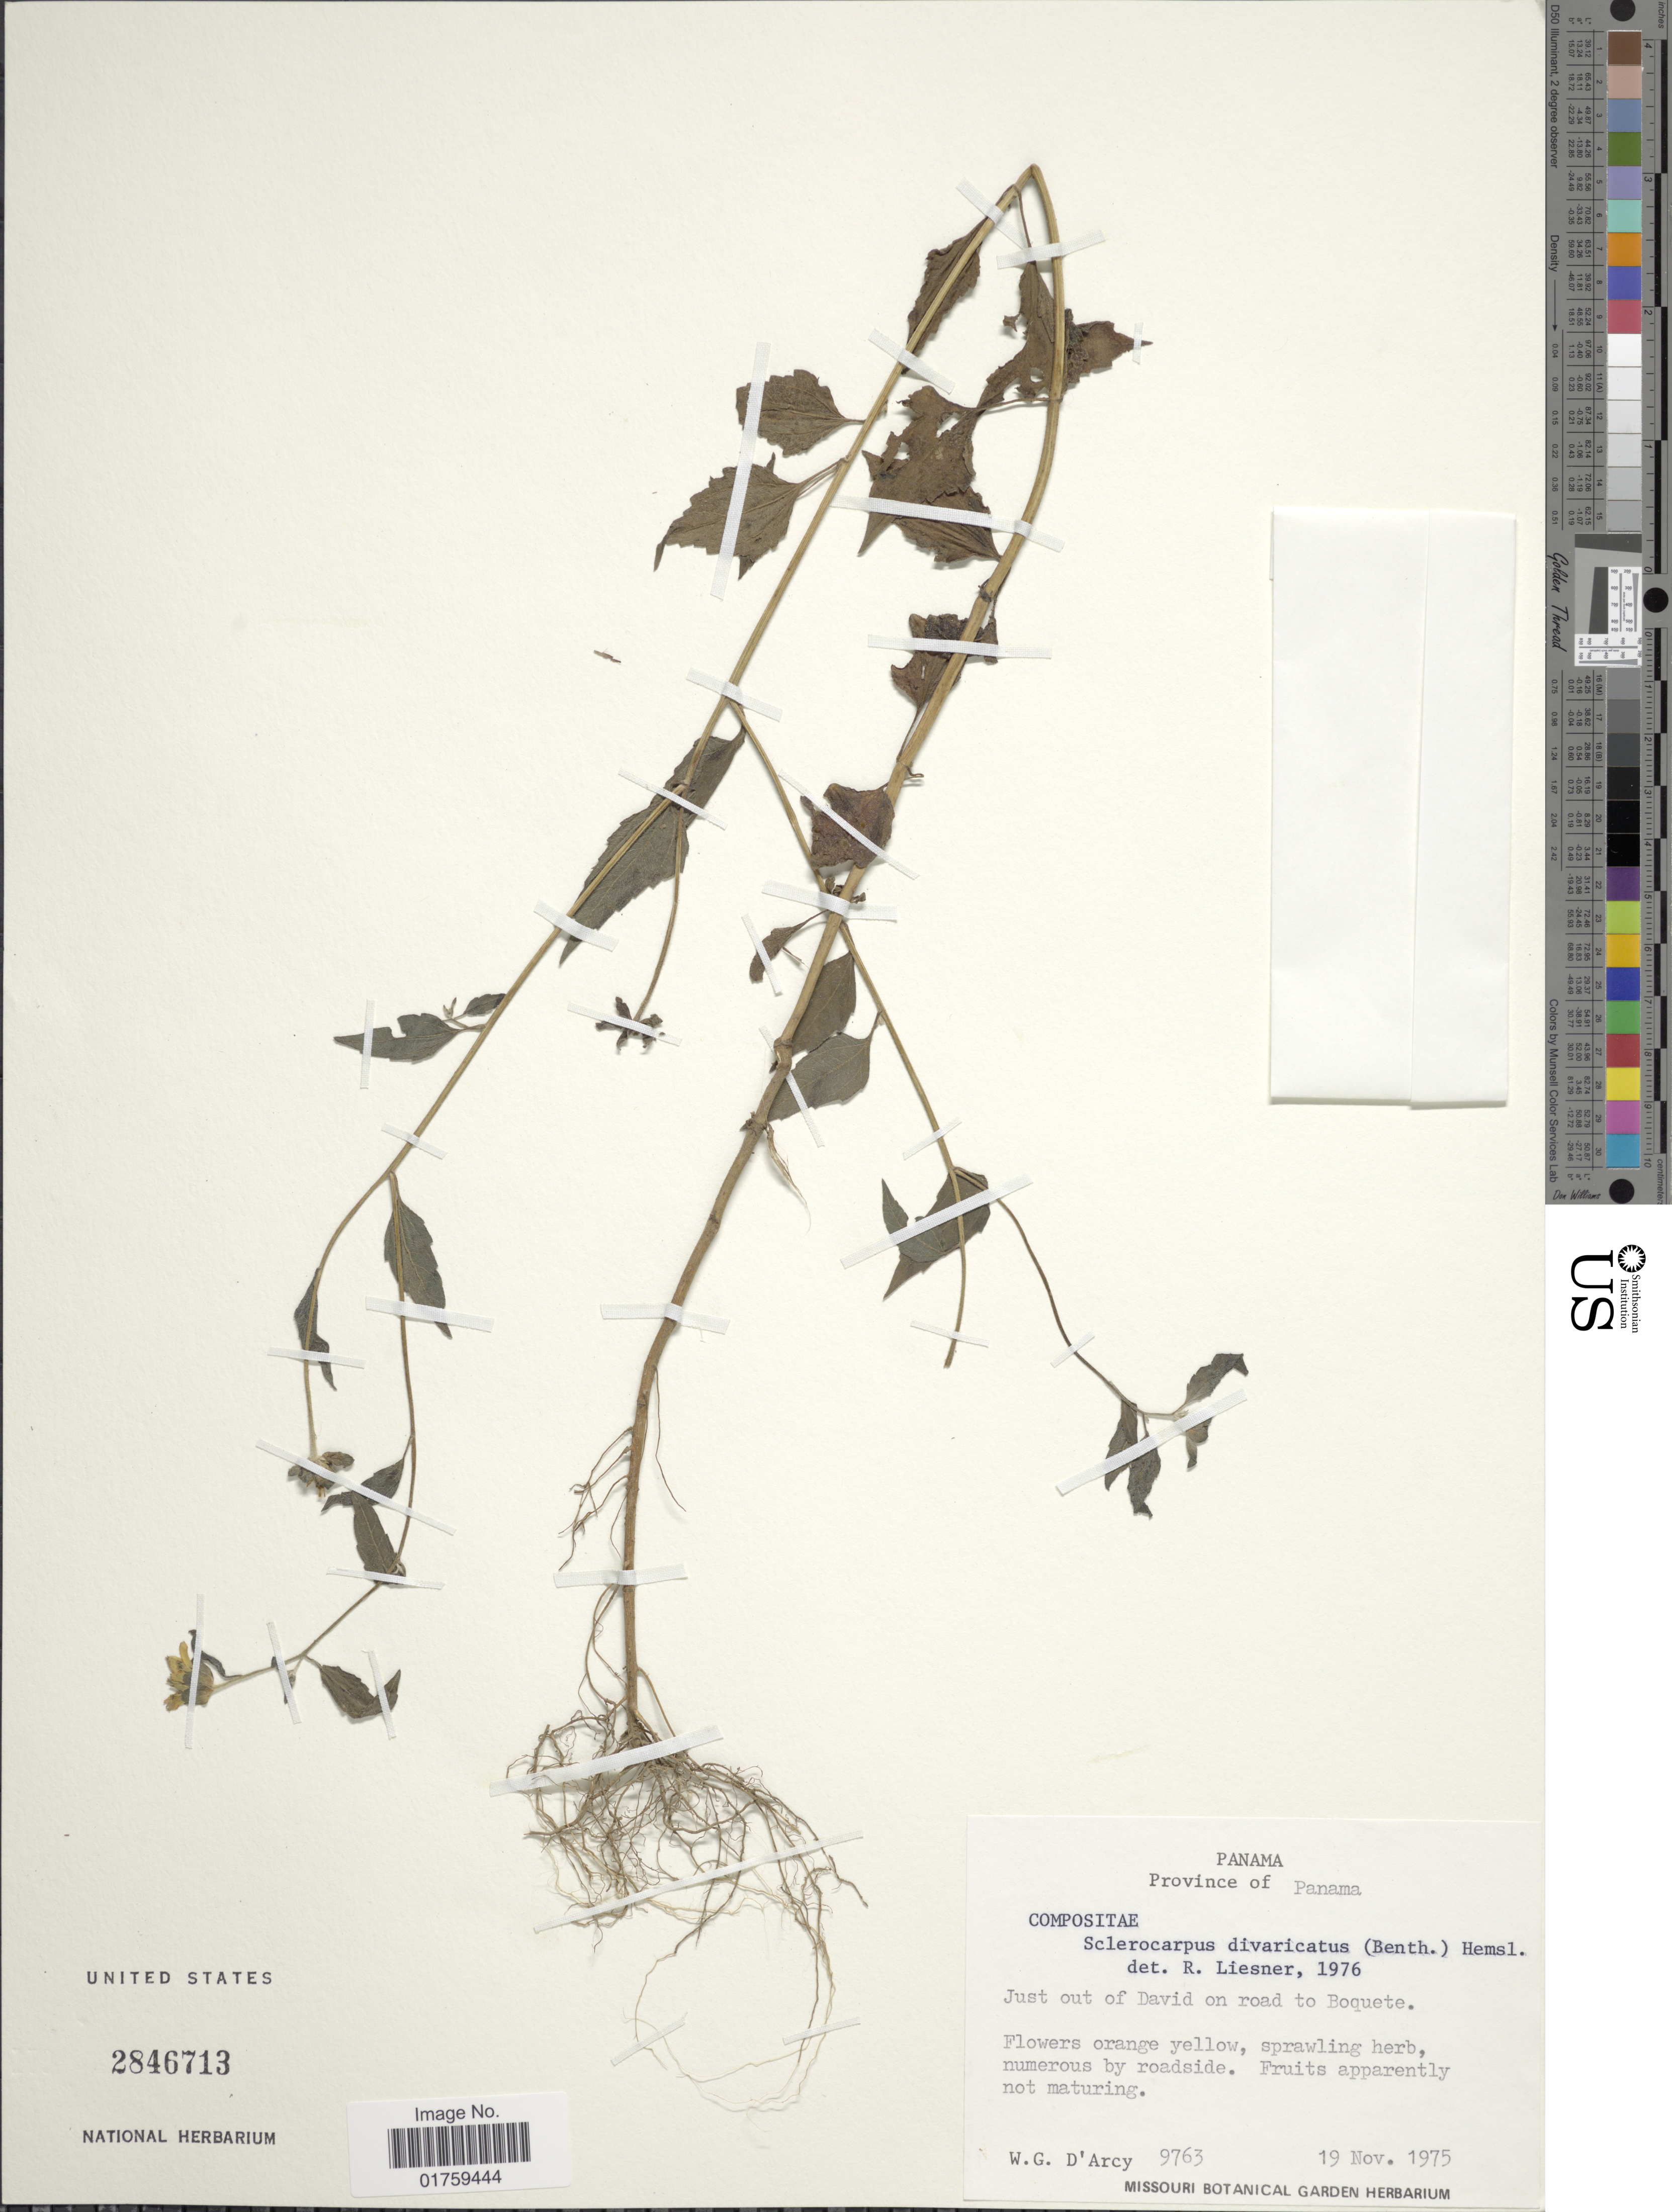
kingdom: Plantae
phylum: Tracheophyta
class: Magnoliopsida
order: Asterales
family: Asteraceae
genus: Sclerocarpus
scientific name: Sclerocarpus divaricatus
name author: (Benth.) Benth. & Hook. f. ex Hemsl.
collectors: W. G. D'Arcy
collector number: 9763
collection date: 1975-11-19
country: Panama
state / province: Panamá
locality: Province of Panamá. Just out of David on road to Boquete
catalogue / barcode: US 2846713